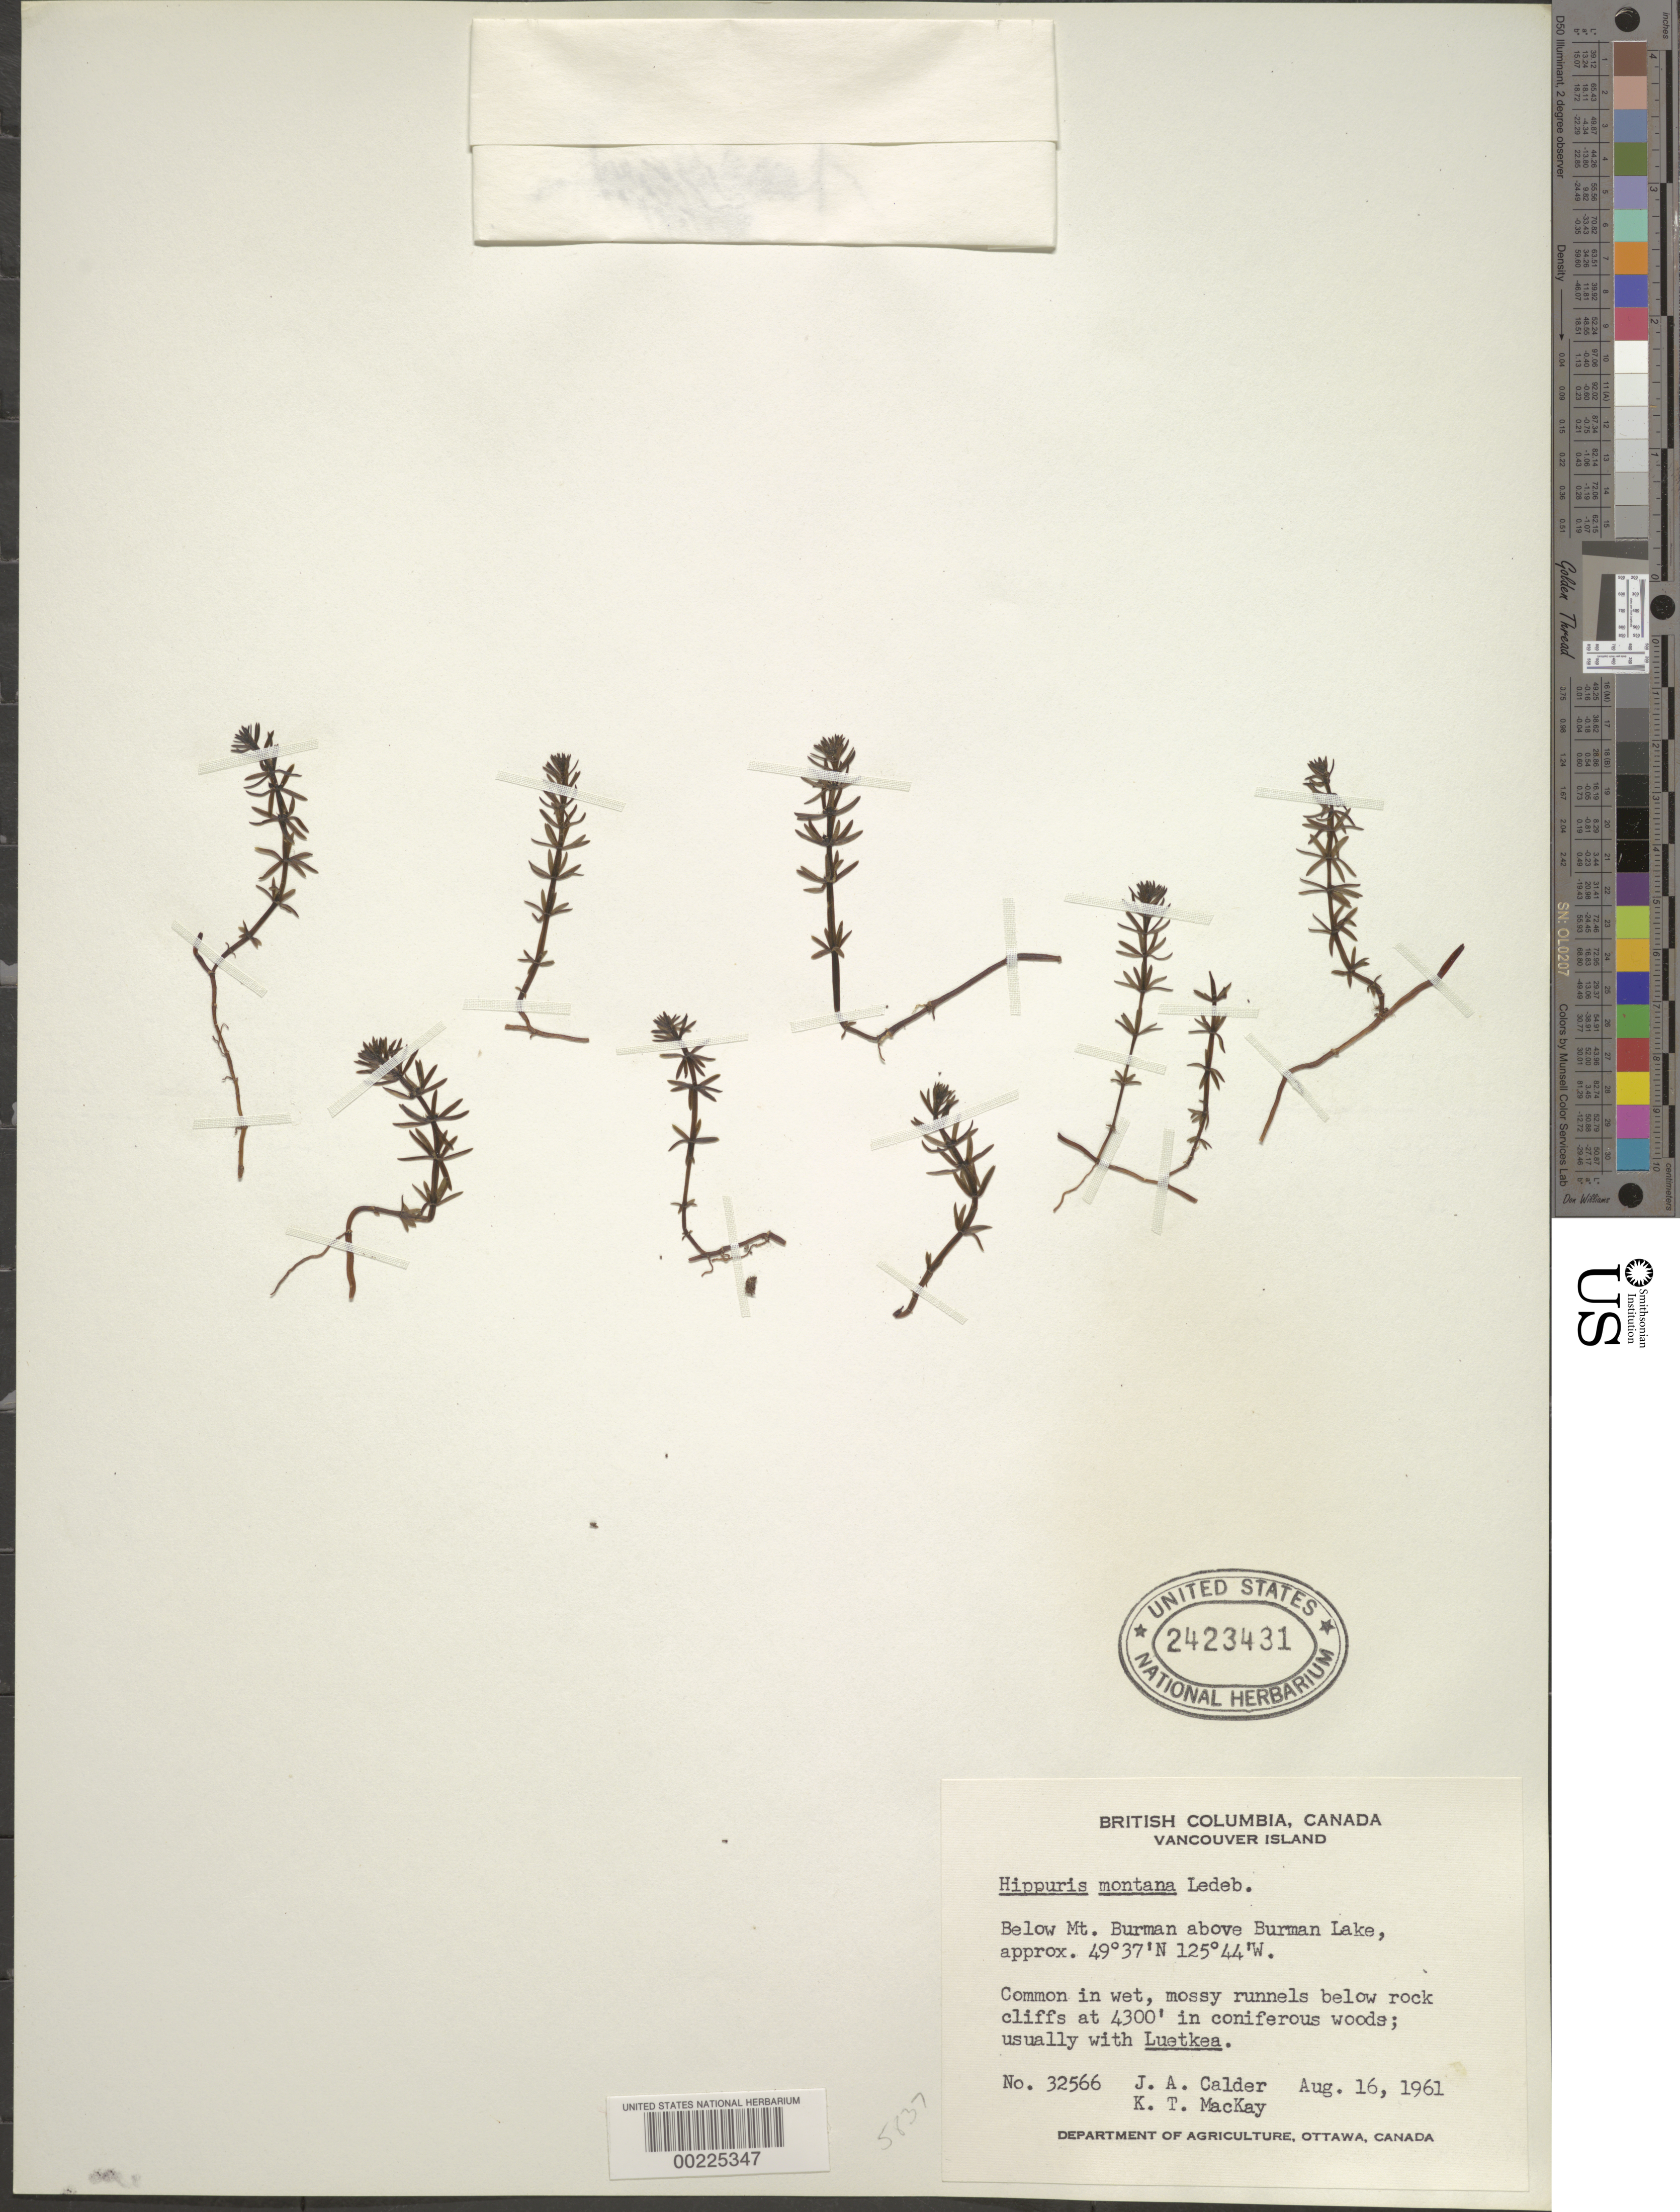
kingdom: Plantae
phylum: Tracheophyta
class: Magnoliopsida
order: Lamiales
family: Plantaginaceae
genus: Hippuris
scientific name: Hippuris montana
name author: Ledeb. ex Rchb.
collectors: J. A. Calder & K. T. Mackay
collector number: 32566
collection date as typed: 31 Aug 1961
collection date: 1961-08-31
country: Canada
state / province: British Columbia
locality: Vancouver island; below mt. burman, above burman lake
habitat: Wet, mossy runnel below rock cliffs in coniferous woods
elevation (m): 1311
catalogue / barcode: US 2423431